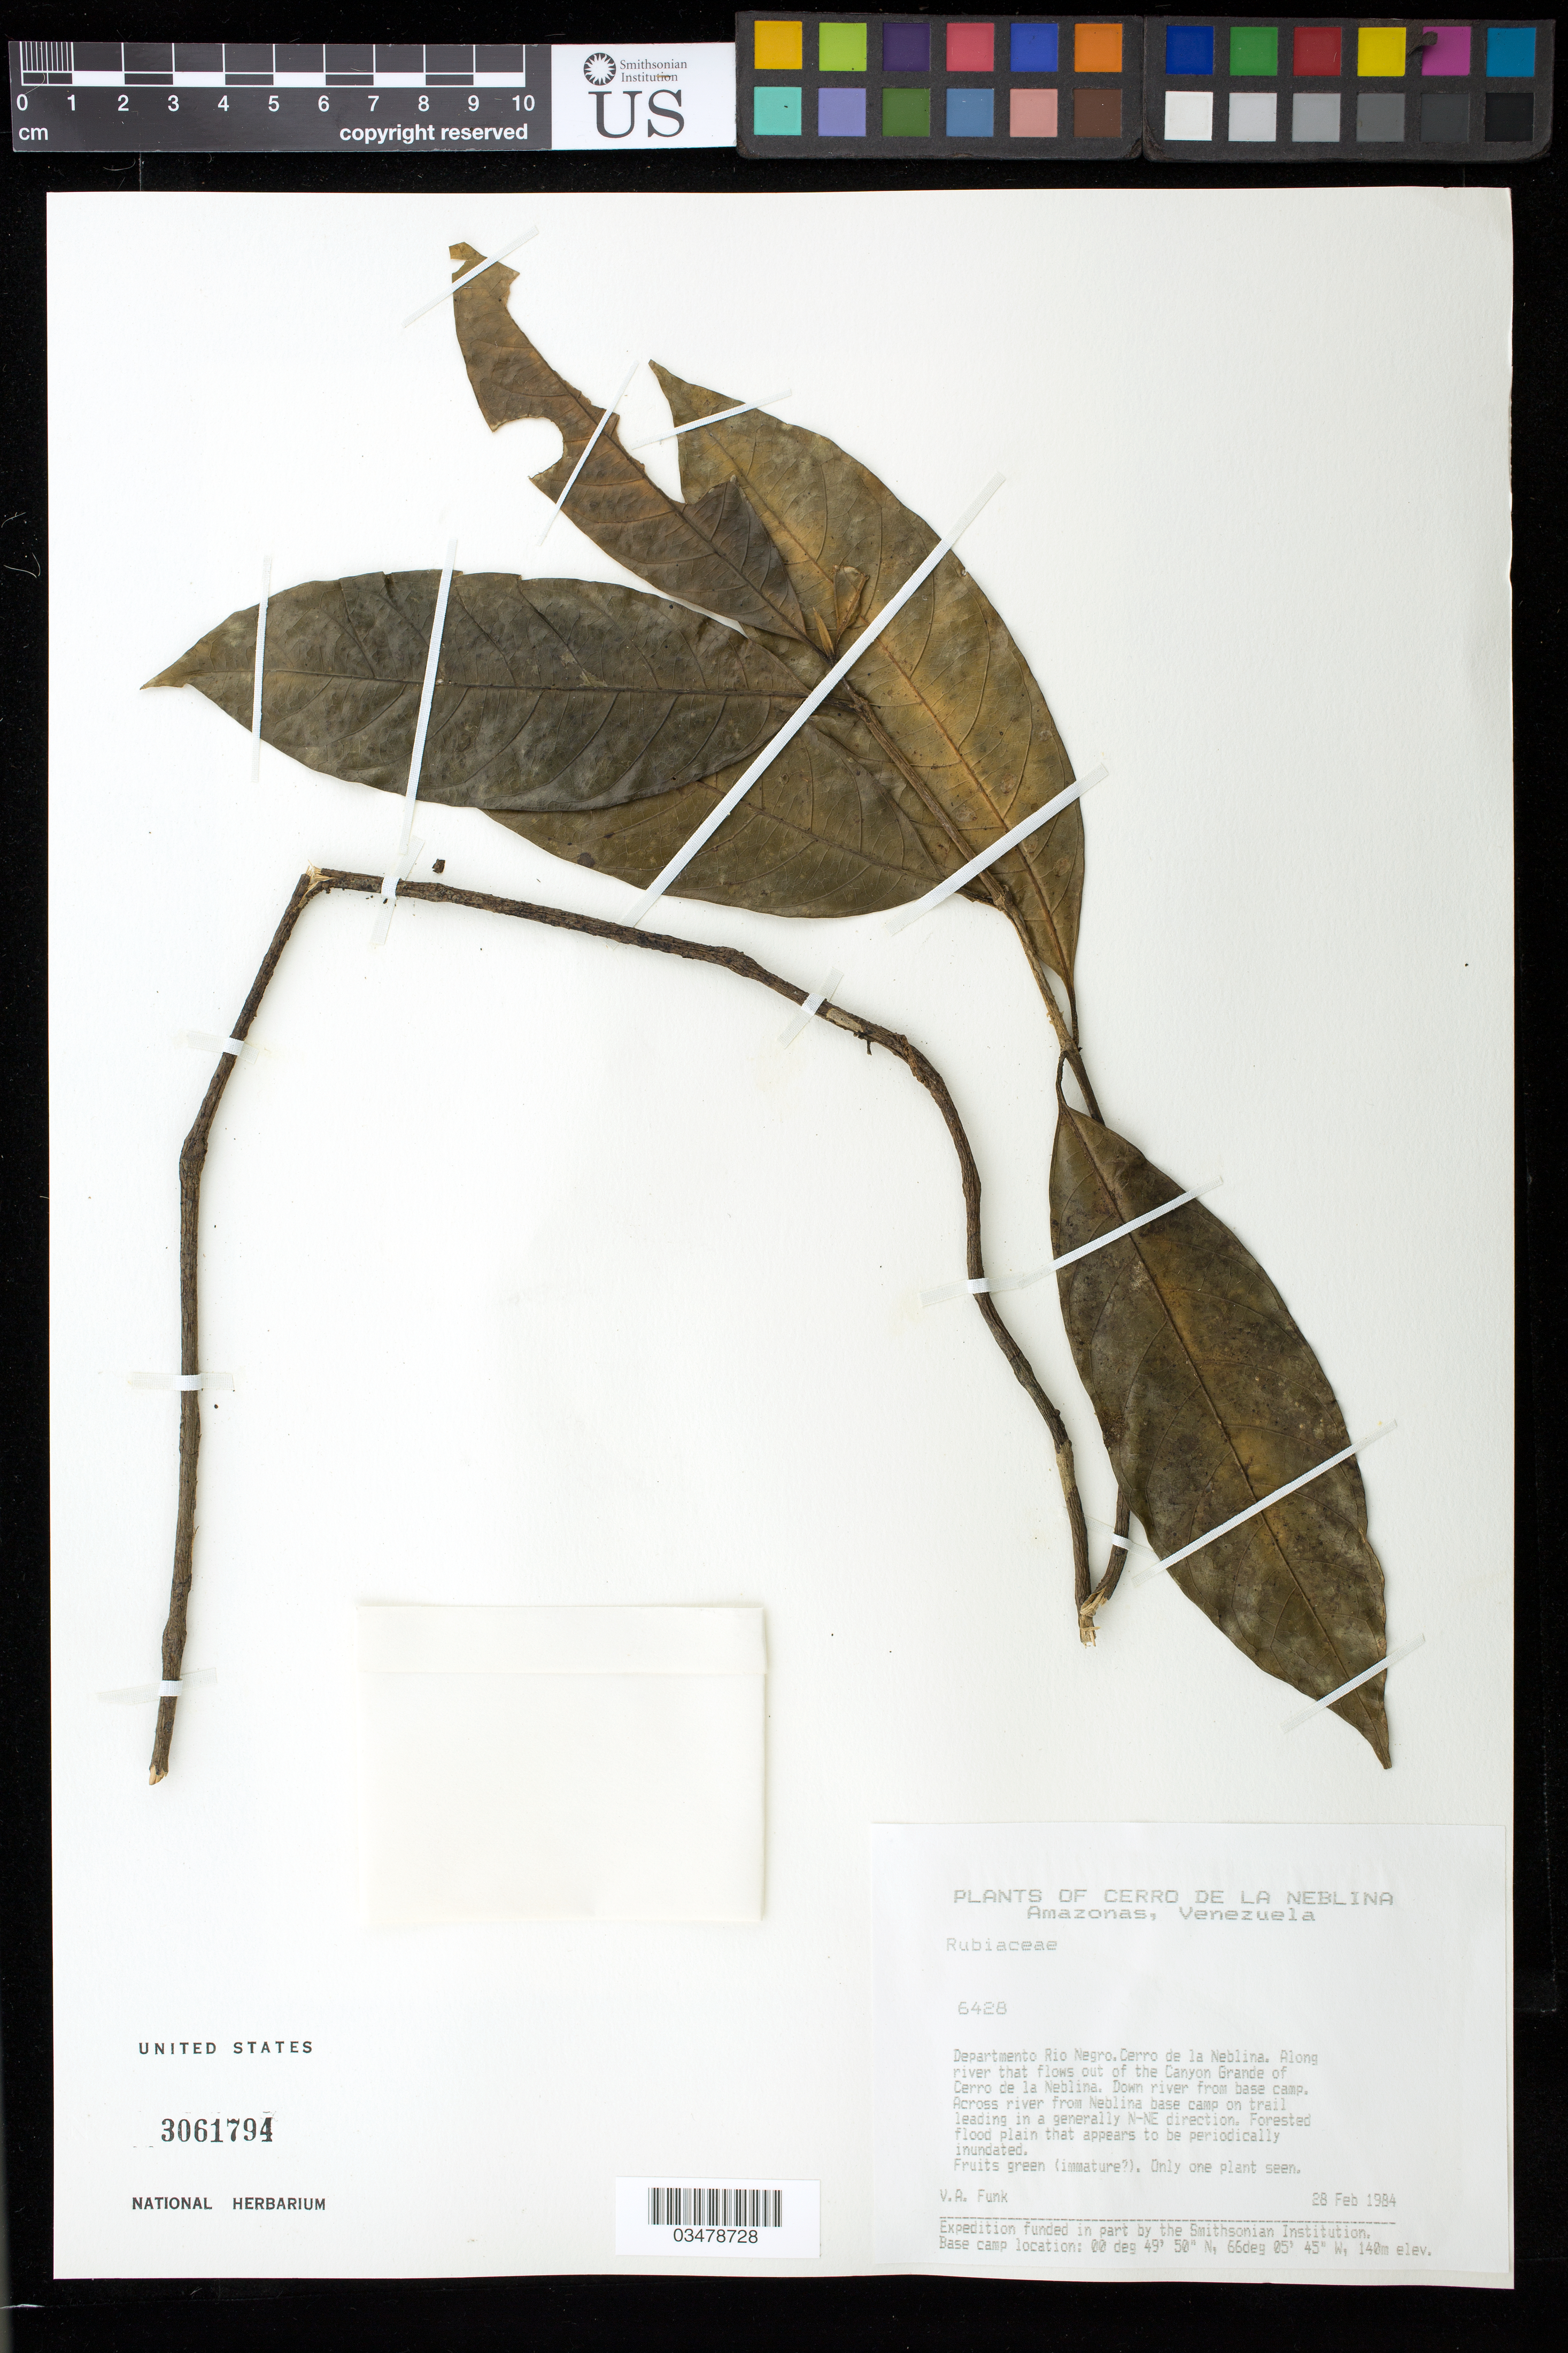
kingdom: Plantae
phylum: Tracheophyta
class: Magnoliopsida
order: Gentianales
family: Rubiaceae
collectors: V. Funk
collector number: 6428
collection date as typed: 28-Feb-84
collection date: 1984-02-28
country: Venezuela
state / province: Amazonas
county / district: Río Negro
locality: Cerro de la Neblina, Canyon Grande, Along river that flows out of the Canyon Grande; down river from base camp. Across river from Neblina base camp on trail leading in a generally N-NE direction.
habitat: Forested flood plain that appears to be periodically inundated.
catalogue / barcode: US 3061794